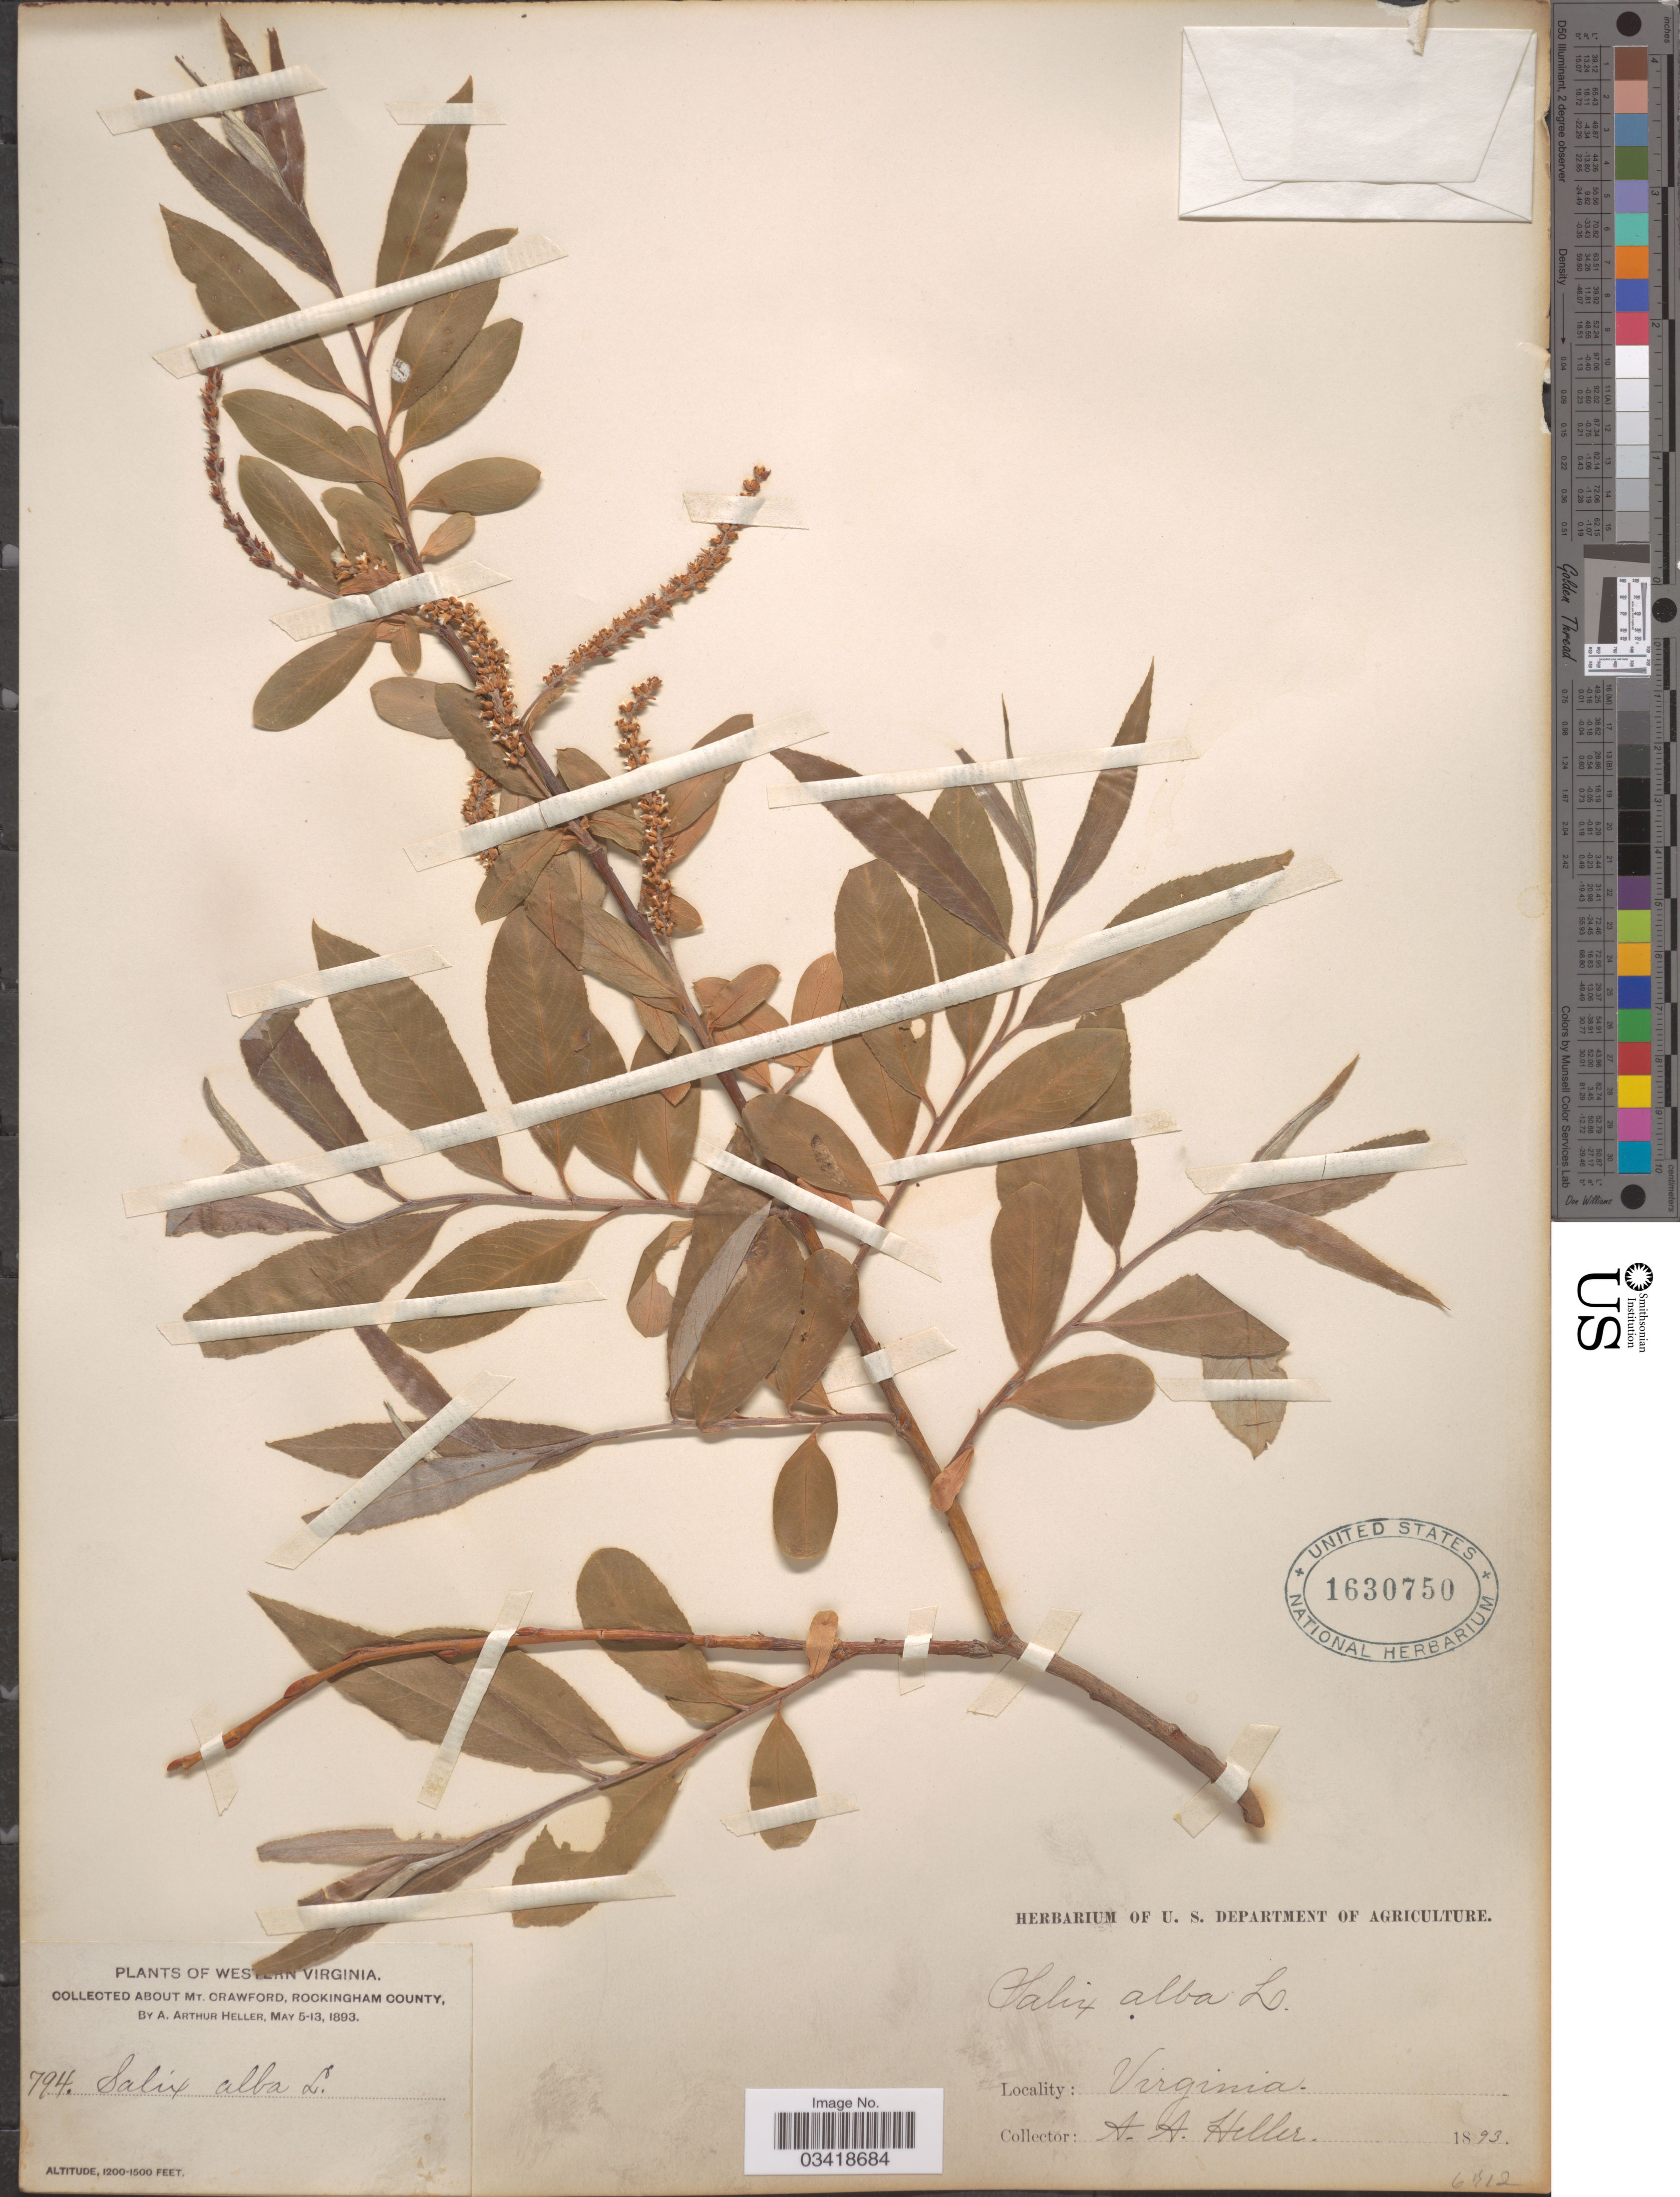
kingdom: Plantae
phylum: Tracheophyta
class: Magnoliopsida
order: Malpighiales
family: Salicaceae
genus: Salix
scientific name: Salix alba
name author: L.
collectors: A. A. Heller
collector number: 794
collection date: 1893-05-05/1893-05-13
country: United States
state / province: Virginia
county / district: Rockingham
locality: Western Virginia. About Mt. Crawford, Rockingham County.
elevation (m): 366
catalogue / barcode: US 1630750